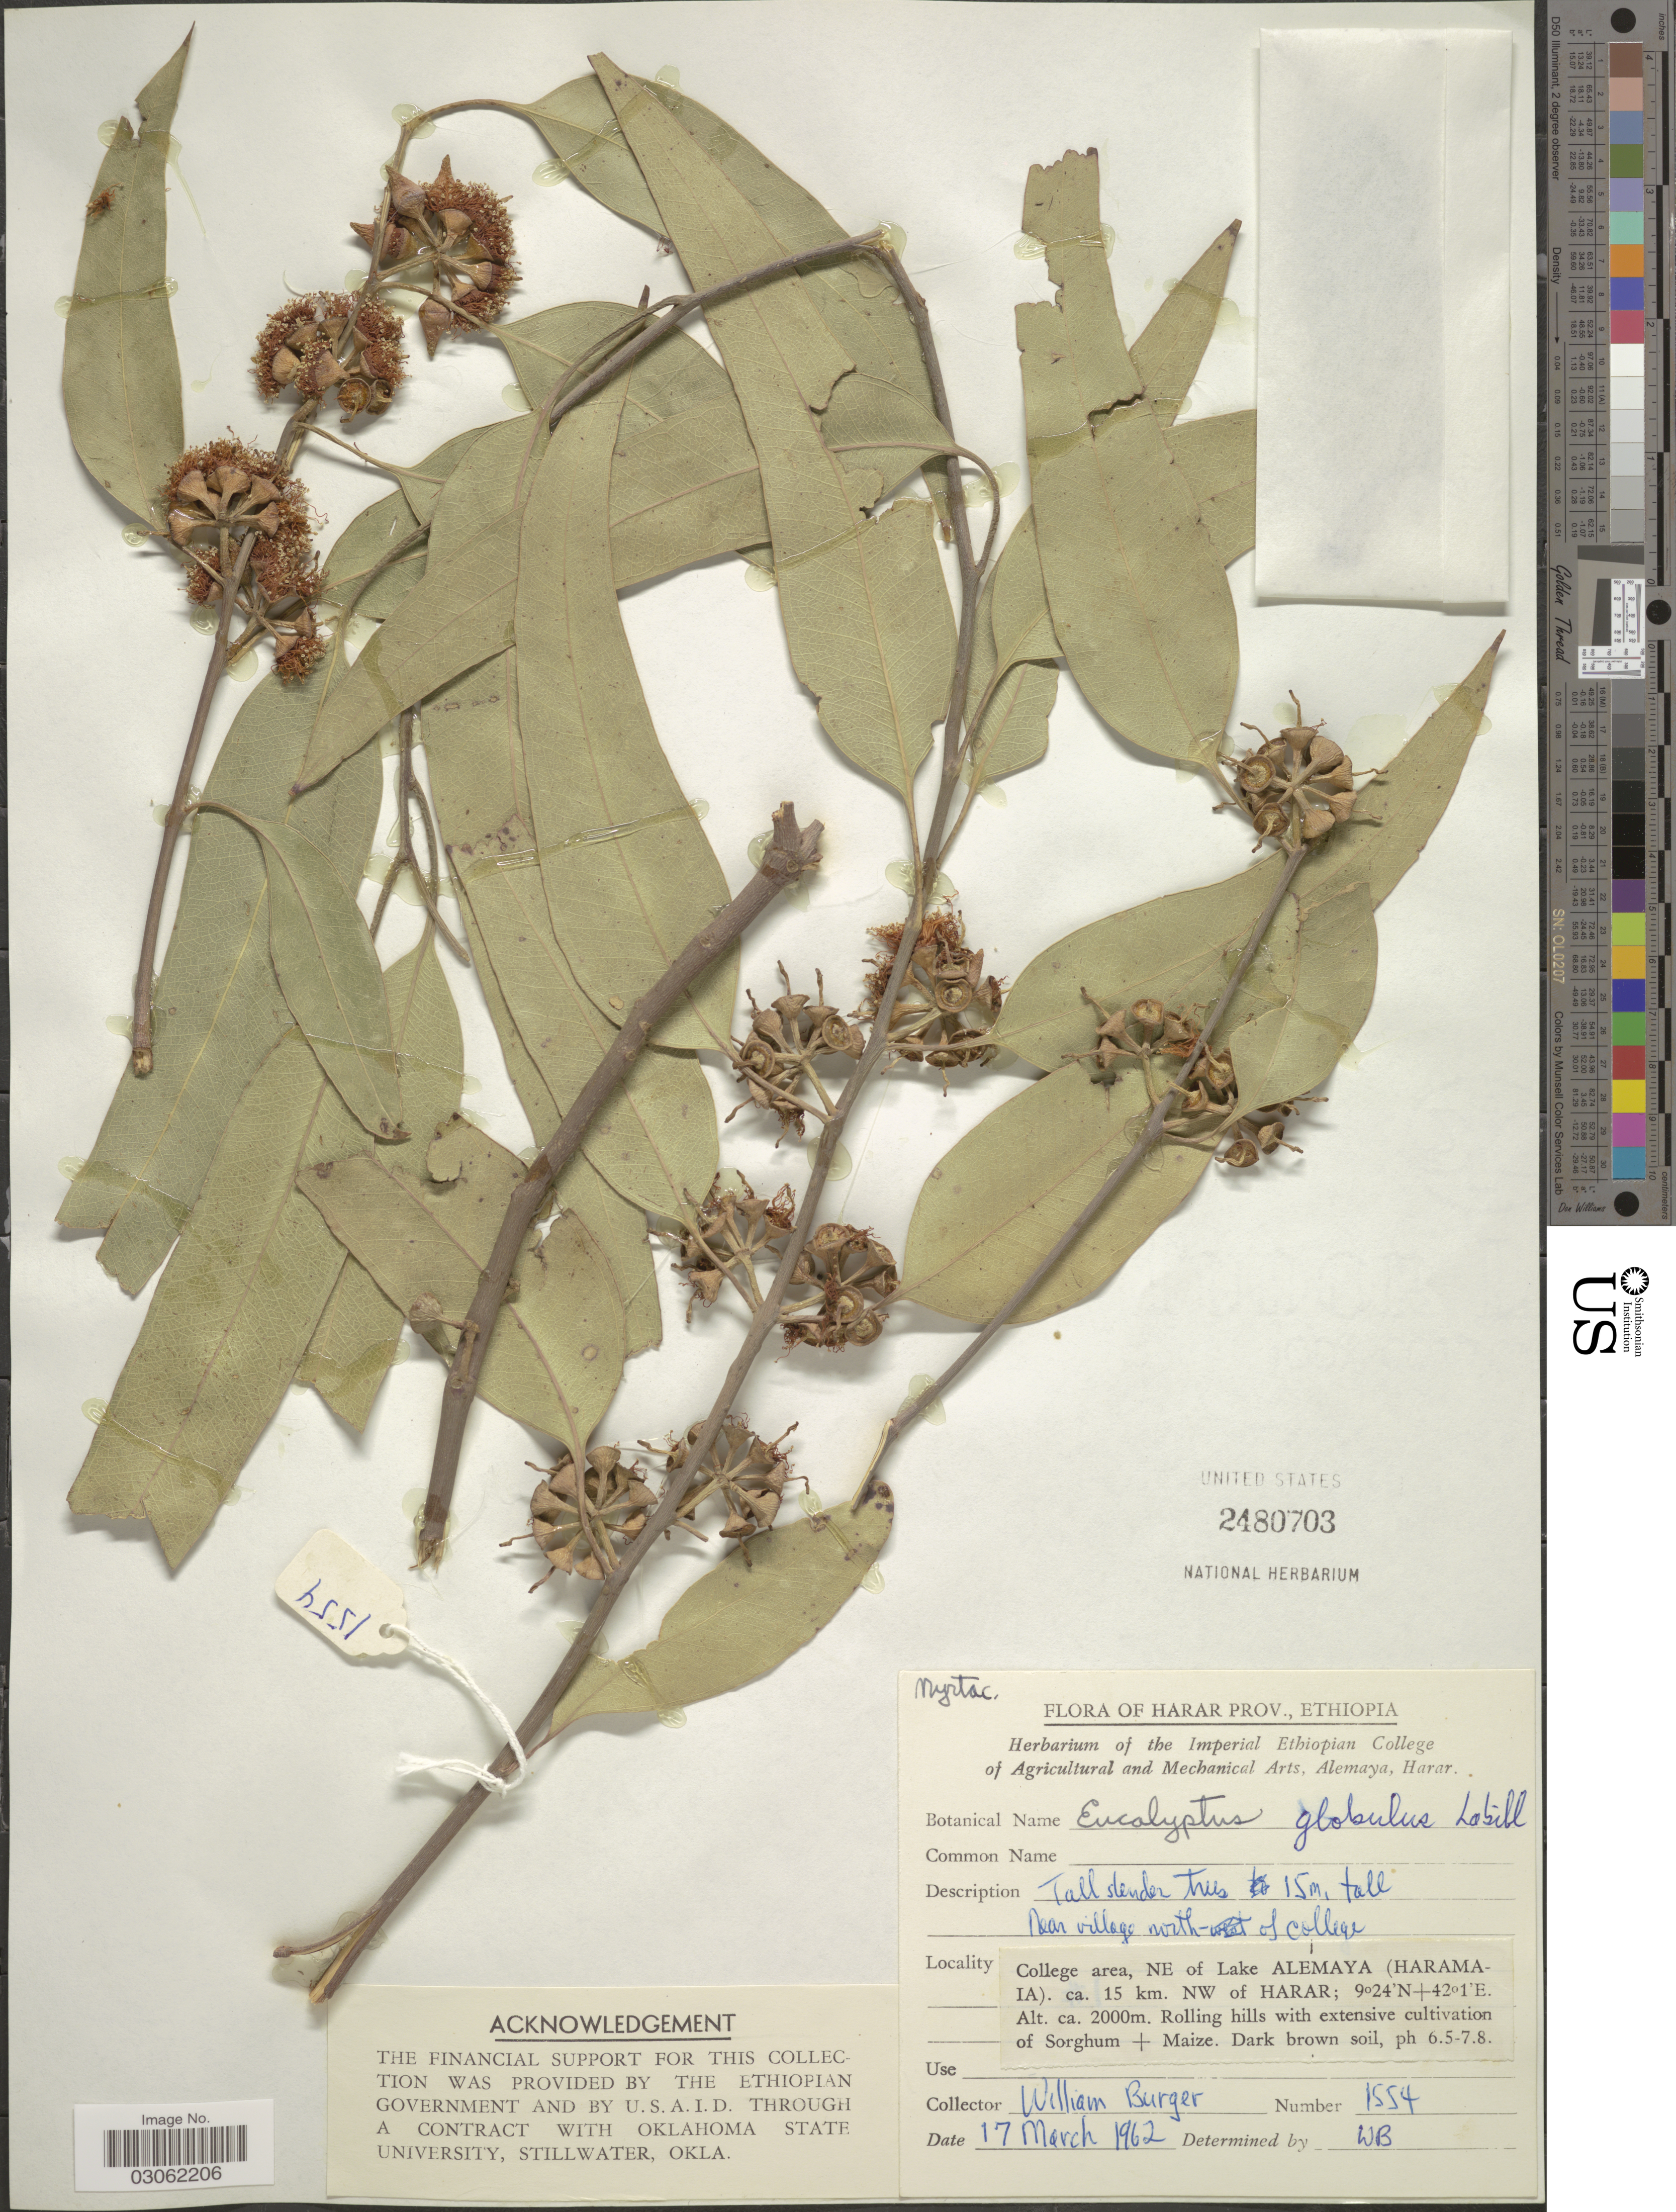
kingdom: Plantae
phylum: Tracheophyta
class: Magnoliopsida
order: Myrtales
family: Myrtaceae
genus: Eucalyptus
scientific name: Eucalyptus globulus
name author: Labill.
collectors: W. Burger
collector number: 1554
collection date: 1962-03-17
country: Ethiopia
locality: Harar Prov. Near village north of college. College area, NE of Lake Alemaya (Haramaia). ca. 15 km. NW of Harar.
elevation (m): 2000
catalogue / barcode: US 2480703